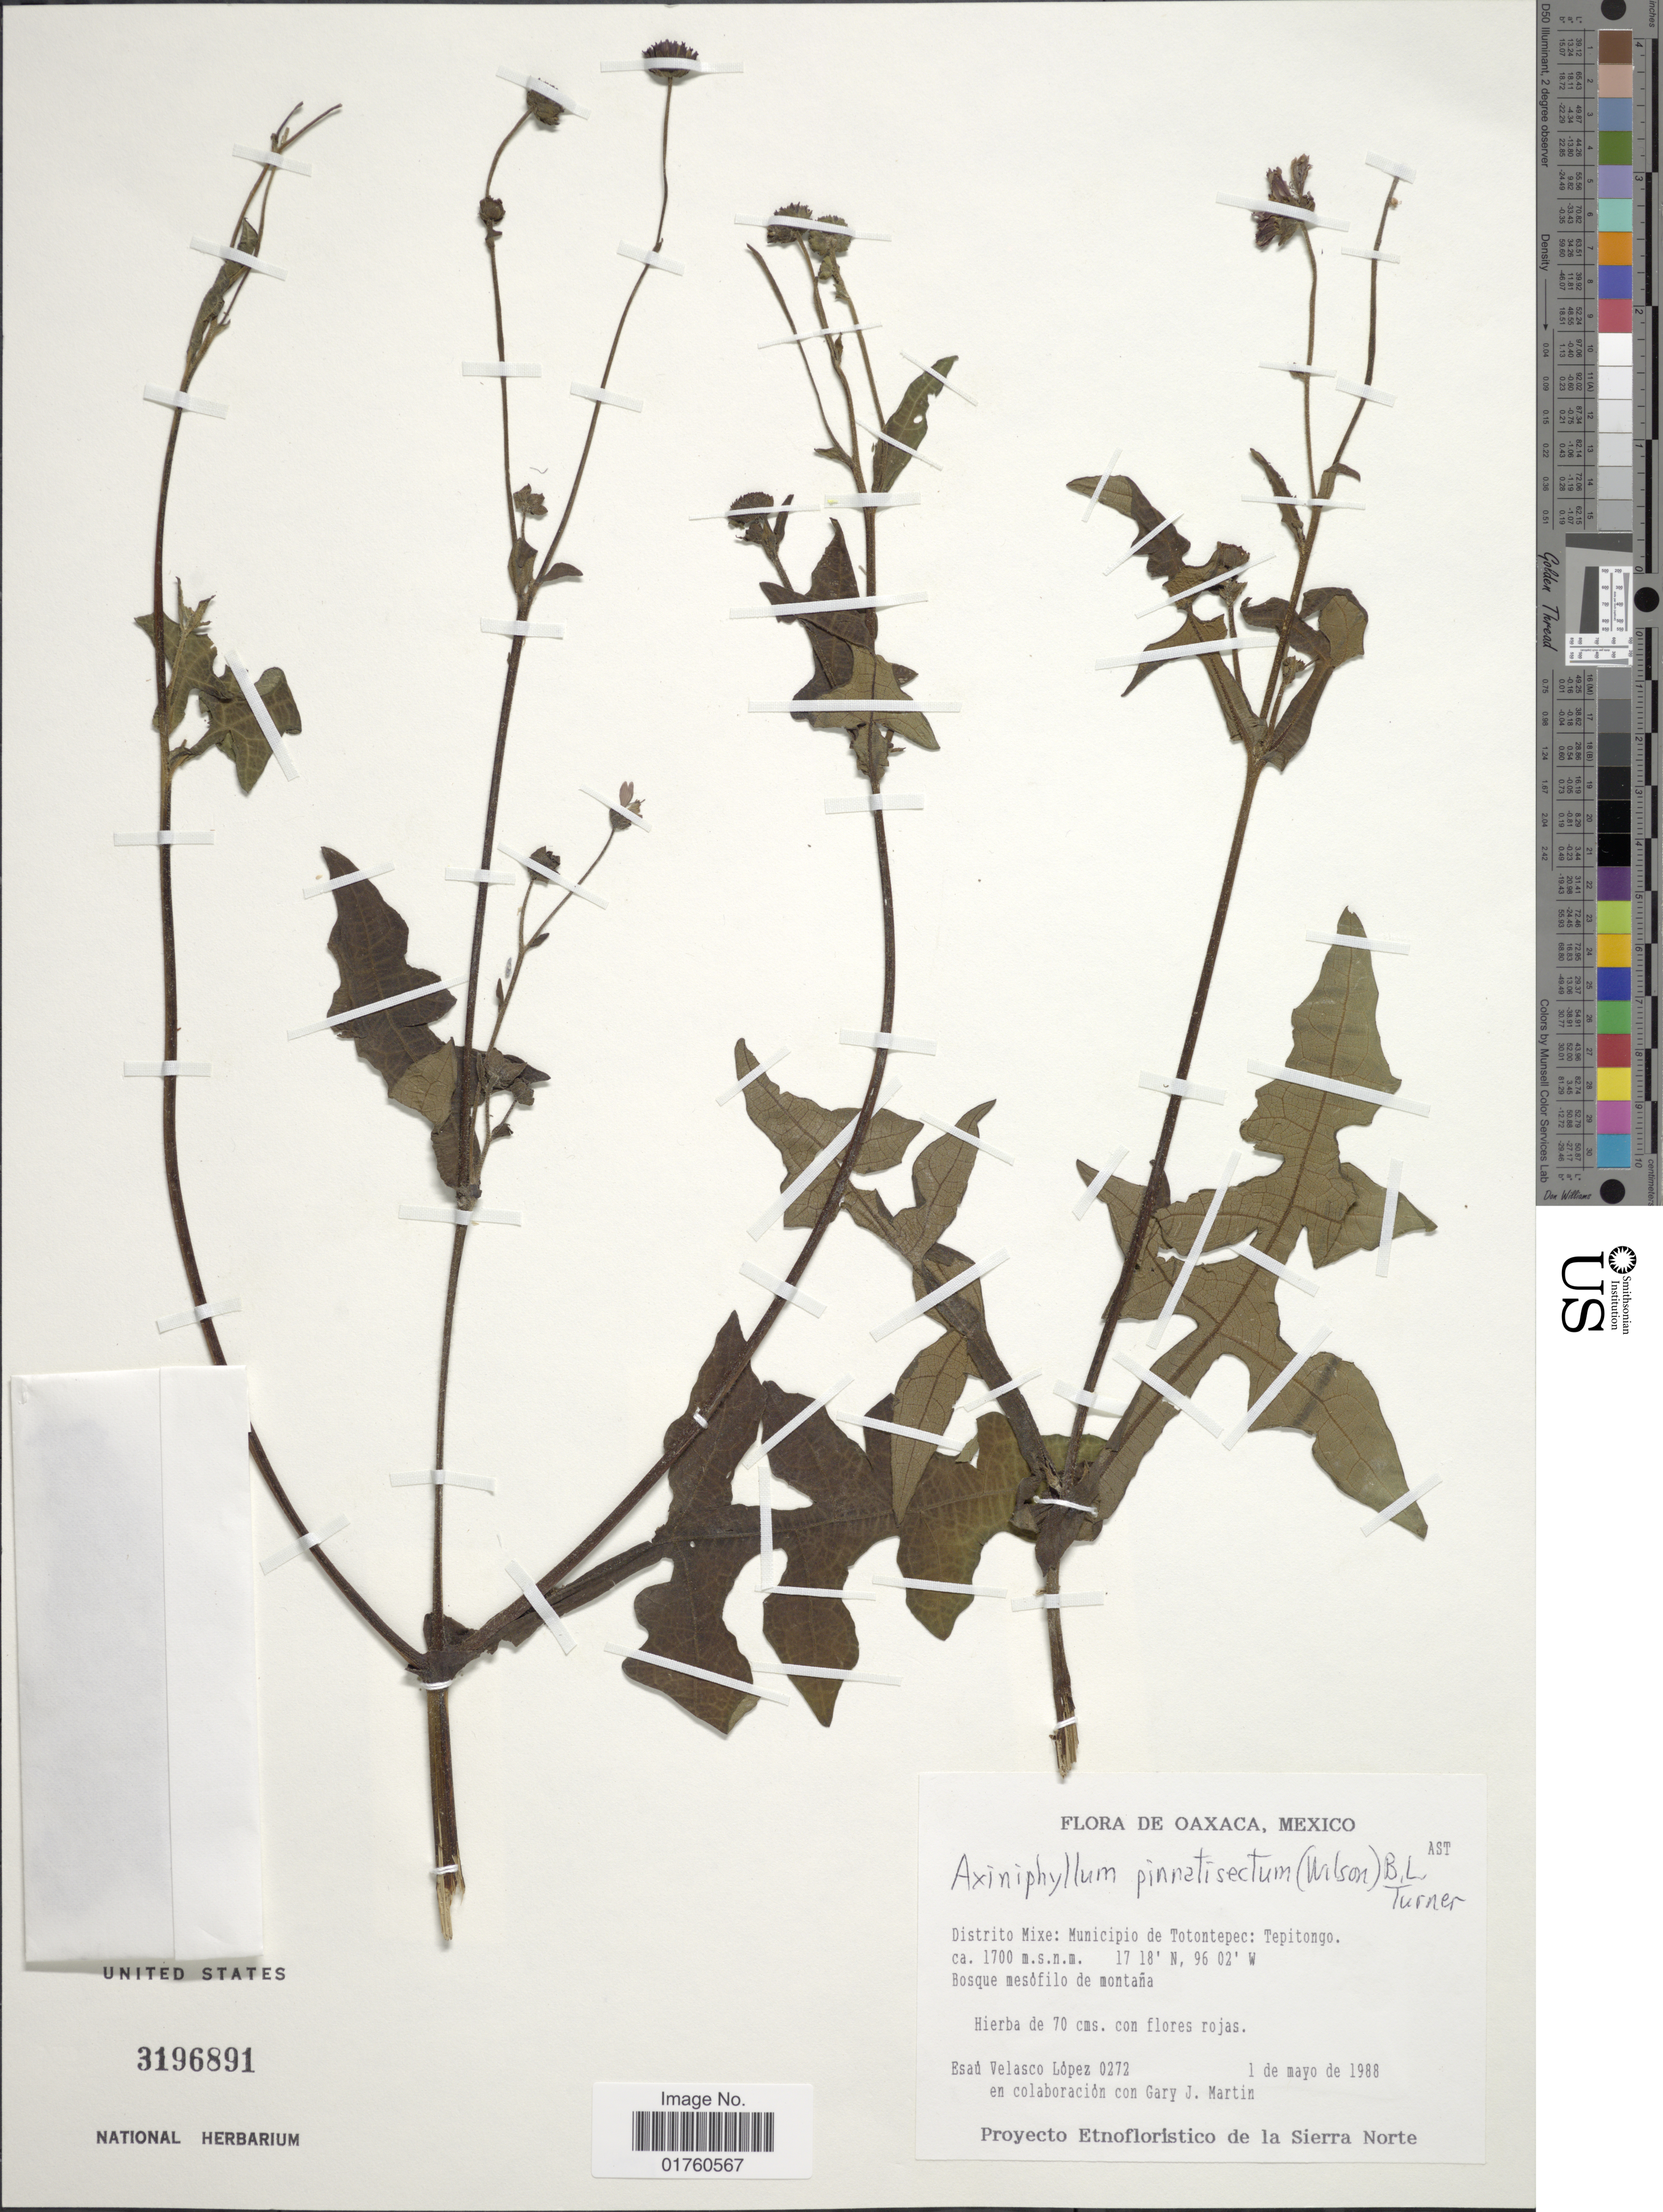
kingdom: Plantae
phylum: Tracheophyta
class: Magnoliopsida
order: Asterales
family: Asteraceae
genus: Axiniphyllum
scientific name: Axiniphyllum pinnatisecta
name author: (Wilson) B.L. Turner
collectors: E. López & G. J. Martin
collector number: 0272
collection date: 1988-05-01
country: Mexico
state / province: Oaxaca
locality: Distrito Mixe: Municipio de Totontepec: Tepitongo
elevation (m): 1700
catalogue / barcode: US 3196891